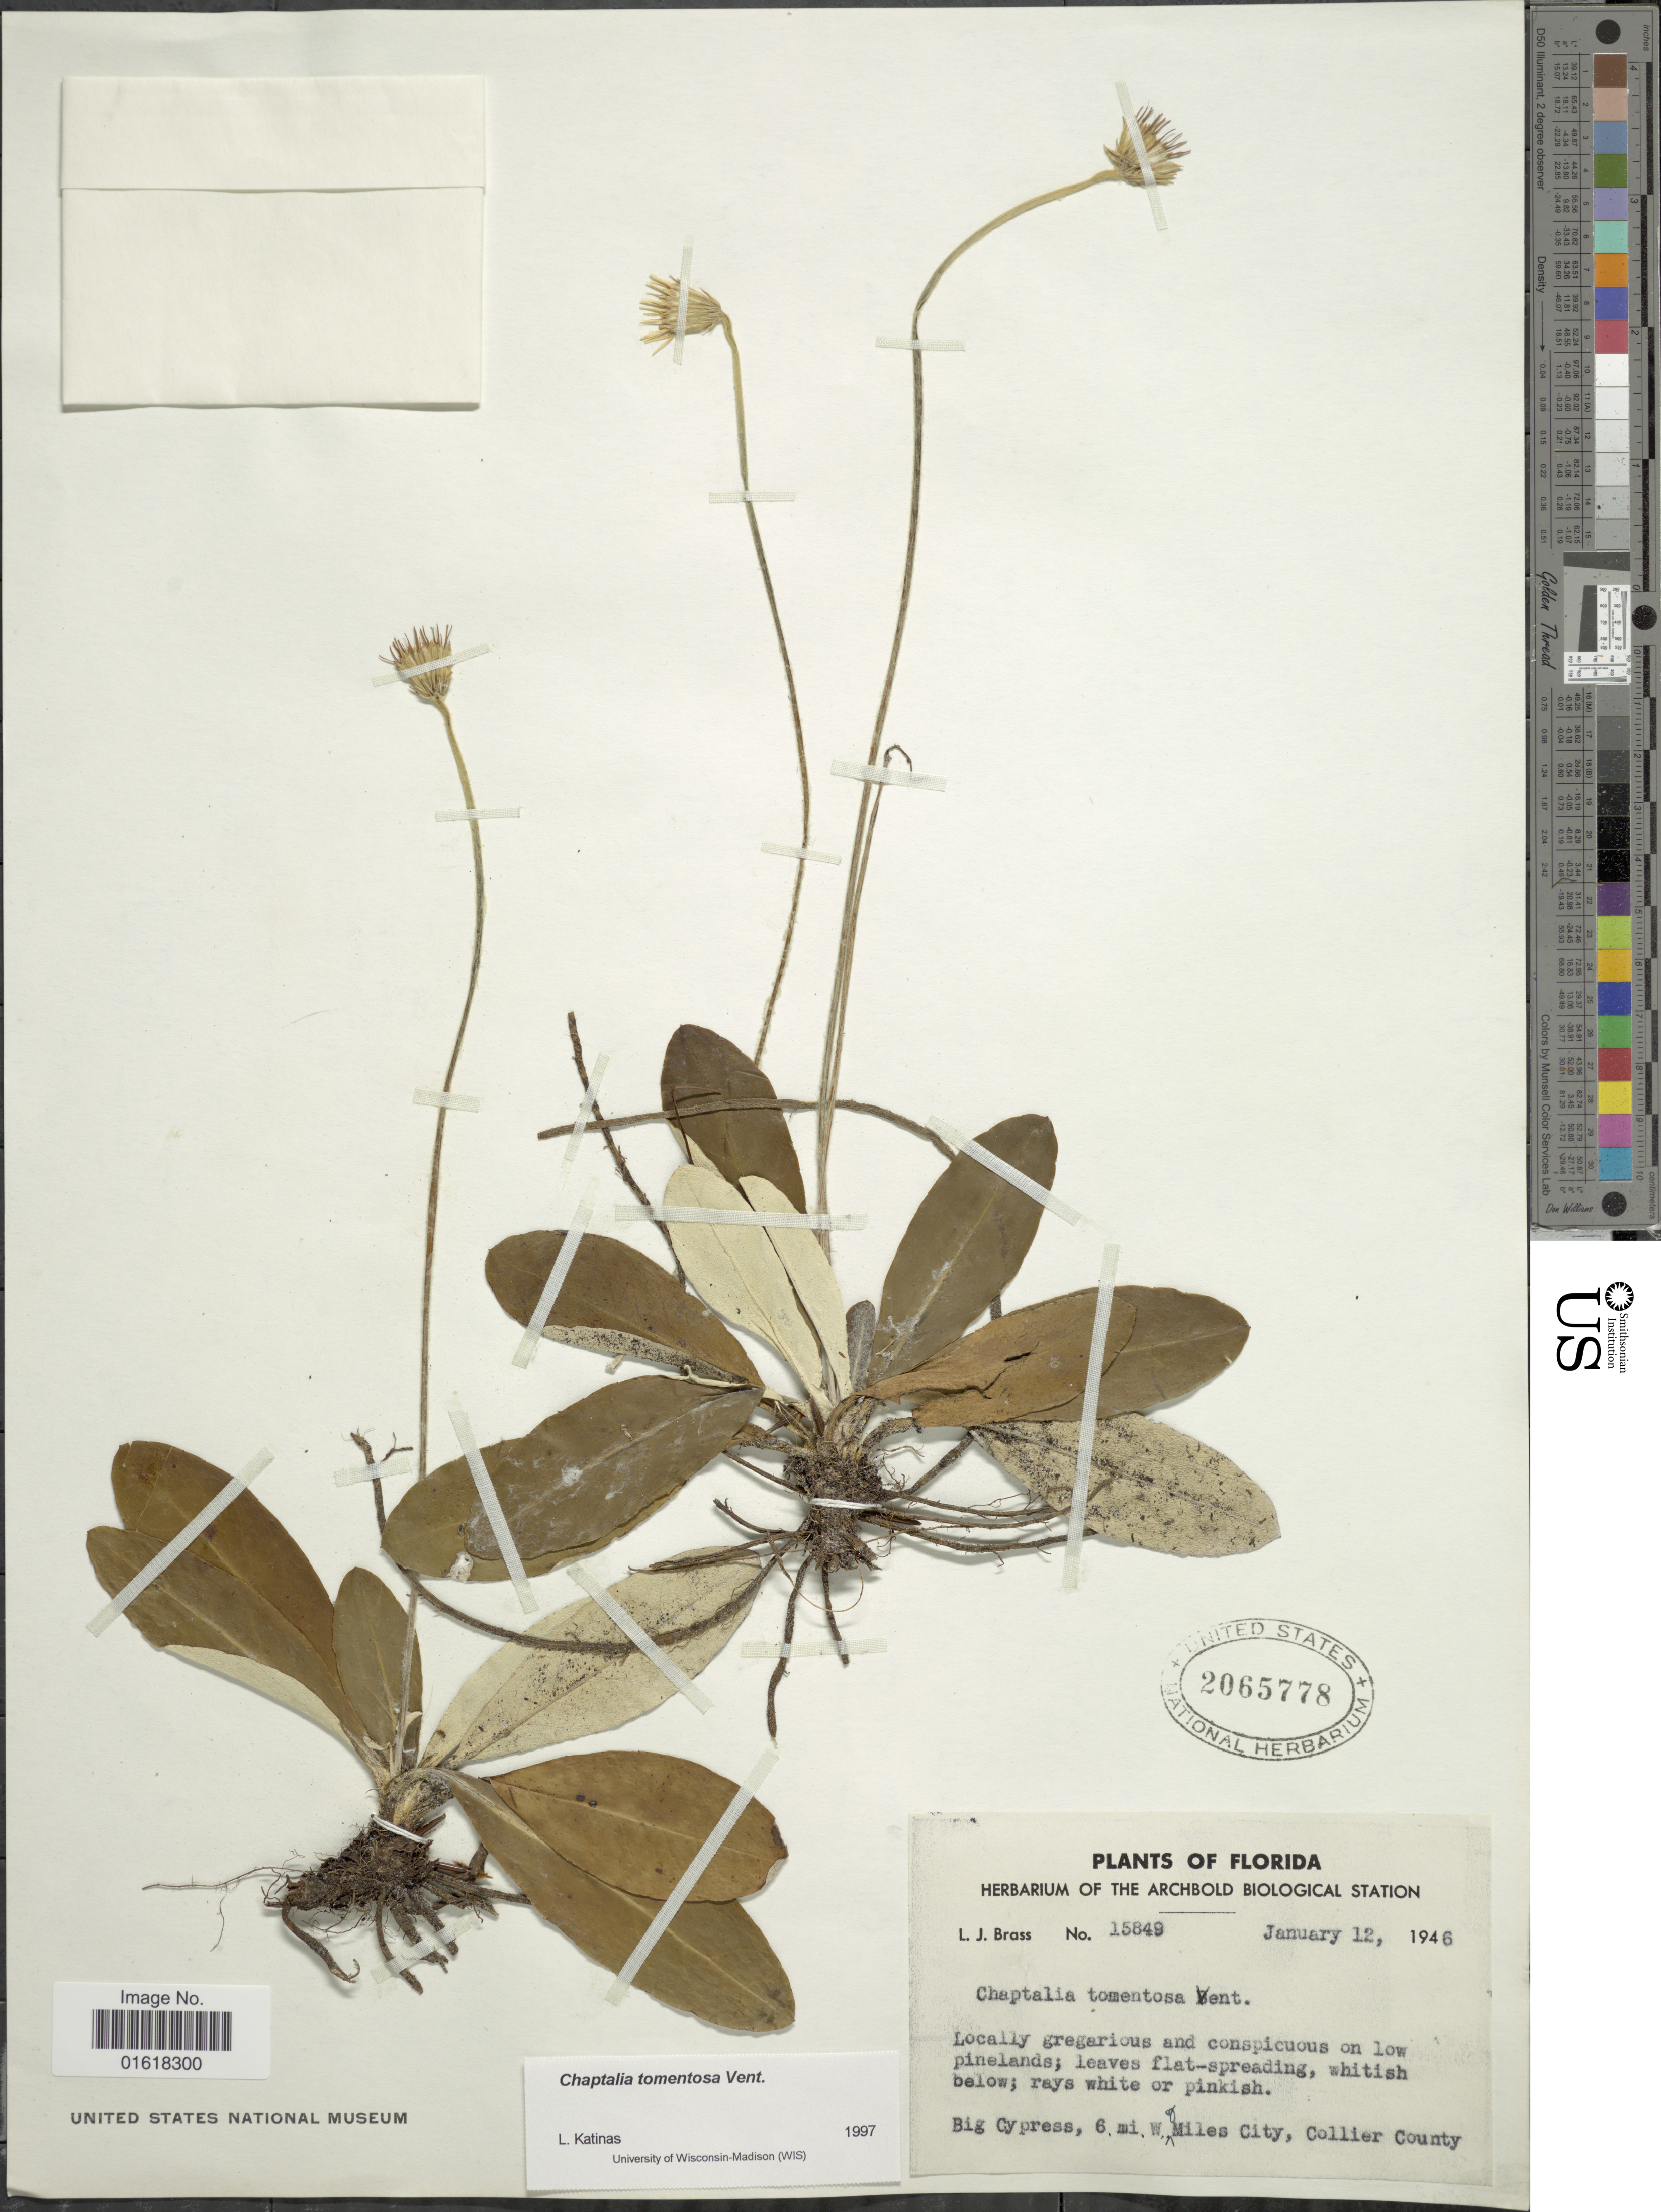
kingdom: Plantae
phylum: Tracheophyta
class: Magnoliopsida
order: Asterales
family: Asteraceae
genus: Chaptalia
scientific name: Chaptalia tomentosa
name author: Vent.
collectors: L. J. Brass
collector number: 15849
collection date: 1946-01-12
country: United States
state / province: Florida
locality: Big Cypress, 6 mi W of Miles City, Collier County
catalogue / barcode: US 2065778